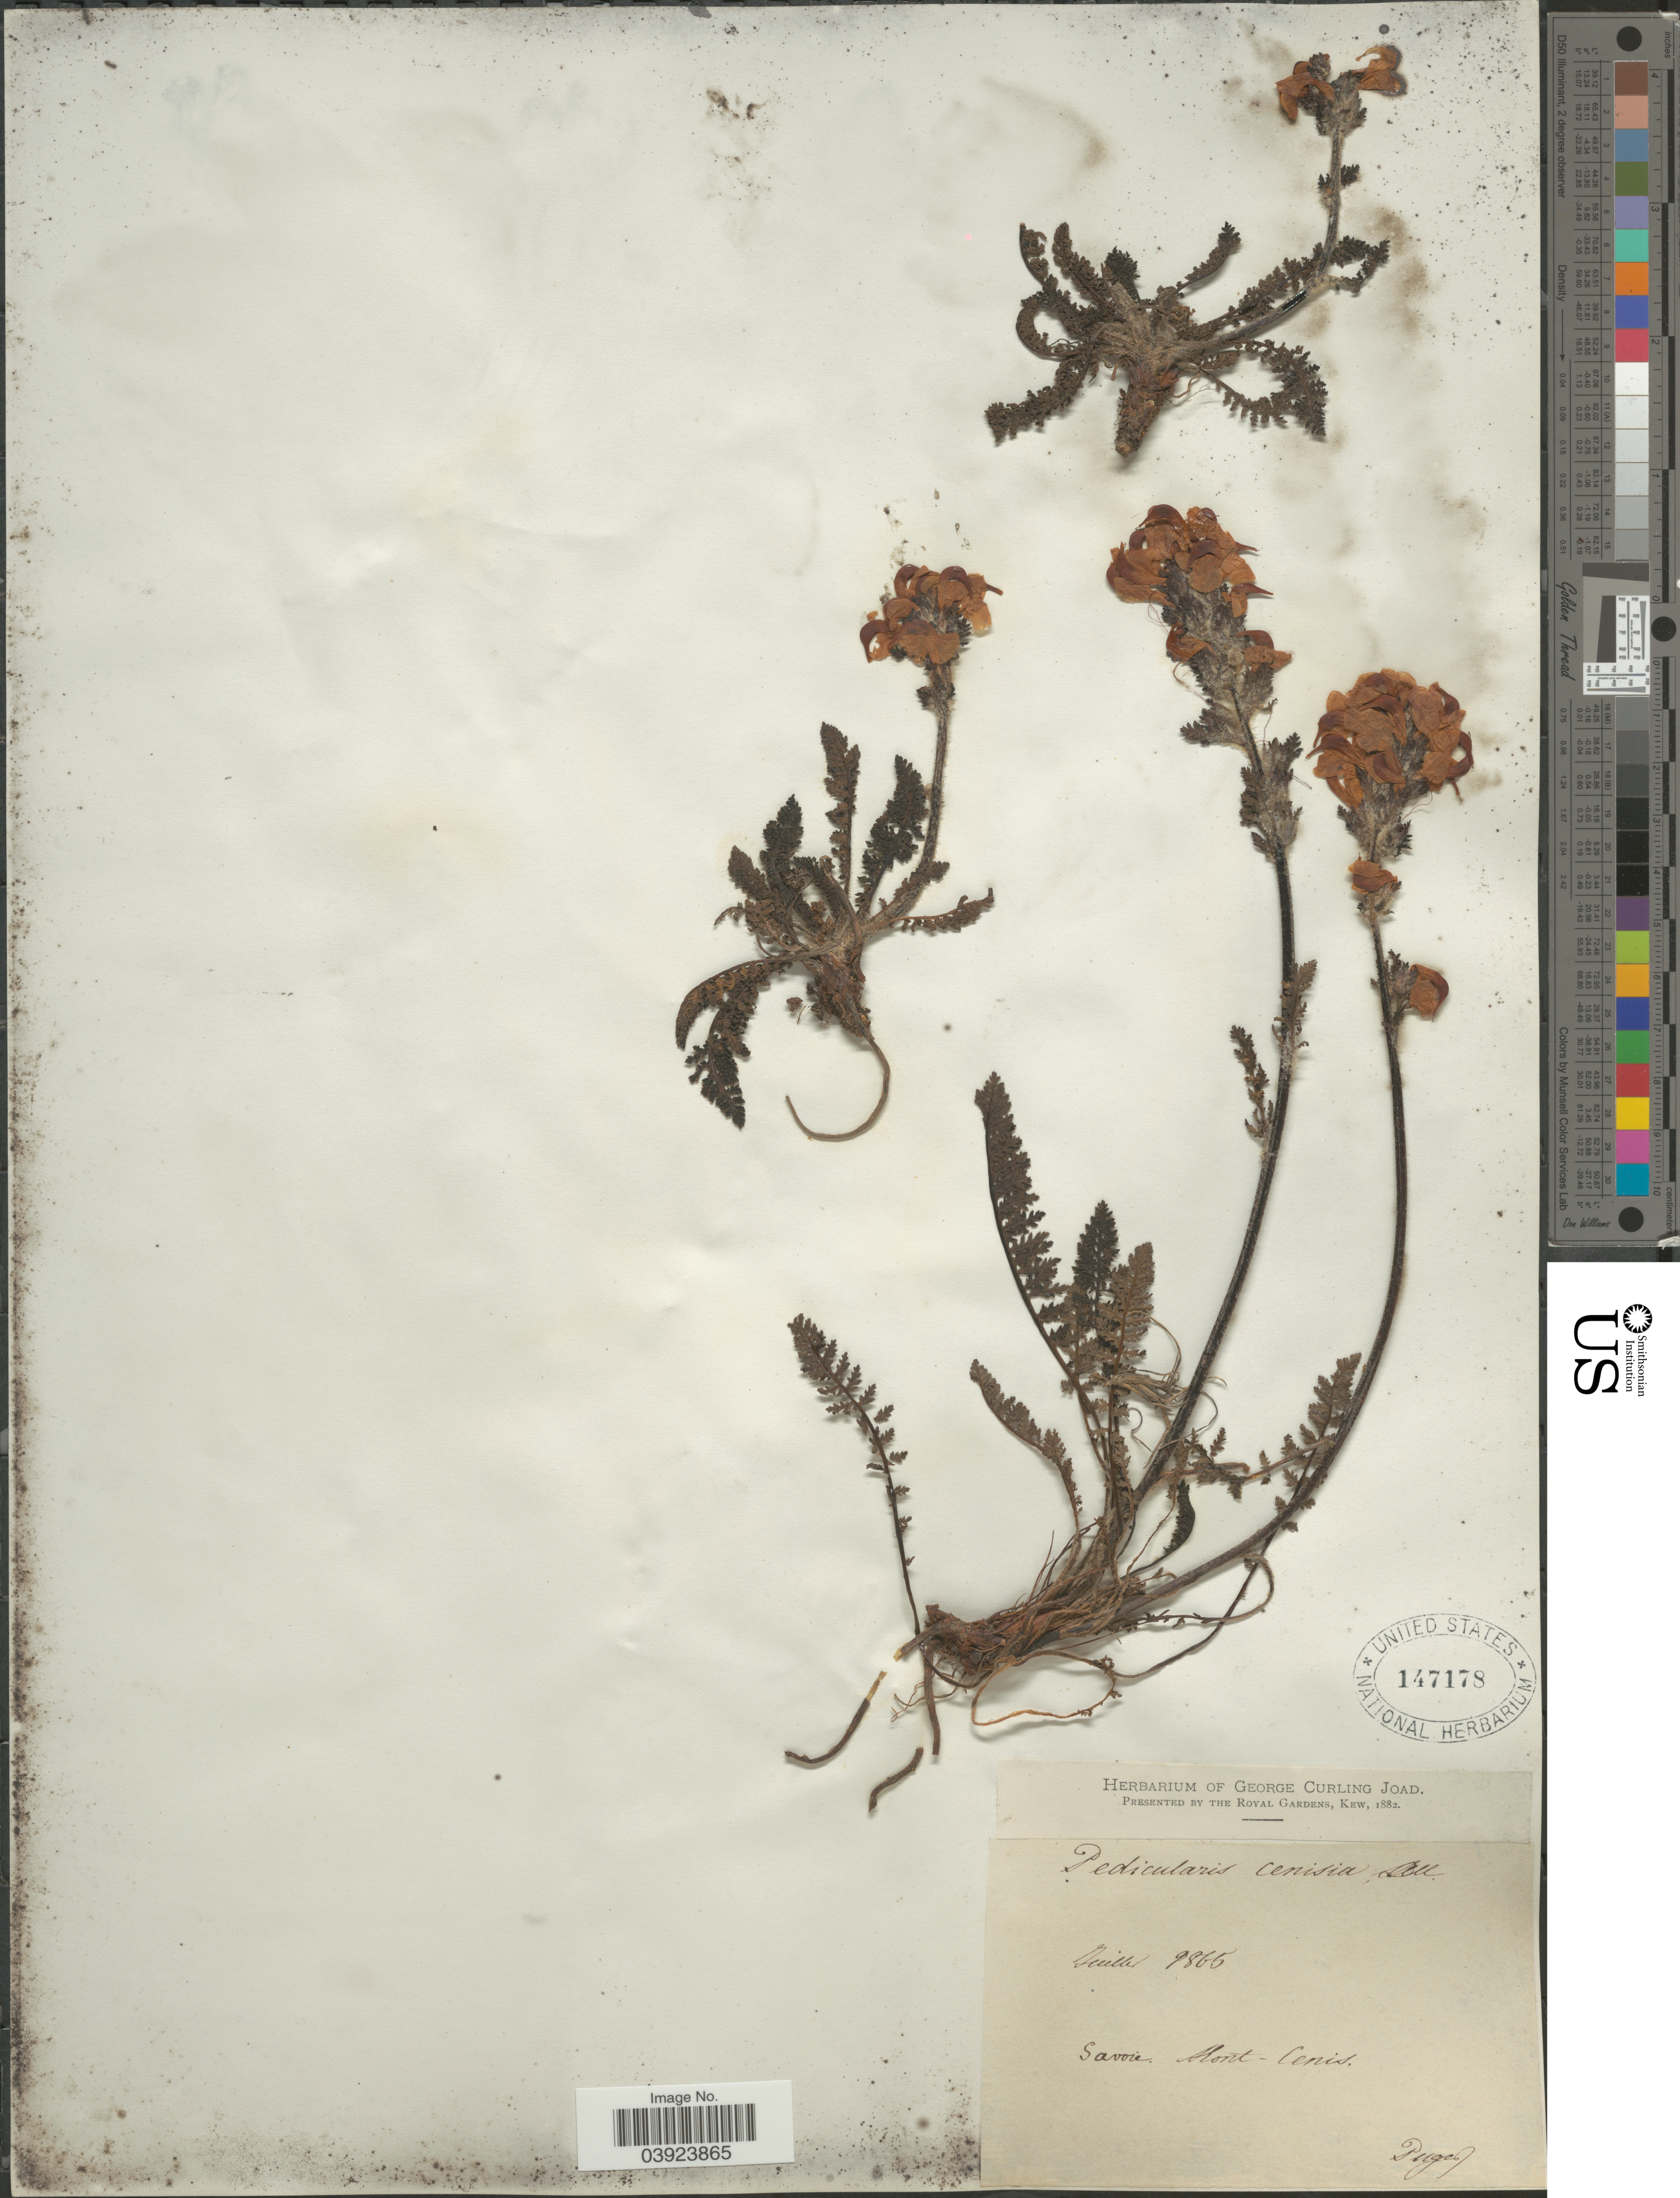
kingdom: Plantae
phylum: Tracheophyta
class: Magnoliopsida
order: Lamiales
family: Orobanchaceae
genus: Pedicularis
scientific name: Pedicularis cenisia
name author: Gaudin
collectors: -. Puget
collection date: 1865-07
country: France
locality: Savoie. Monte-Cenis.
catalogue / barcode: US 147178